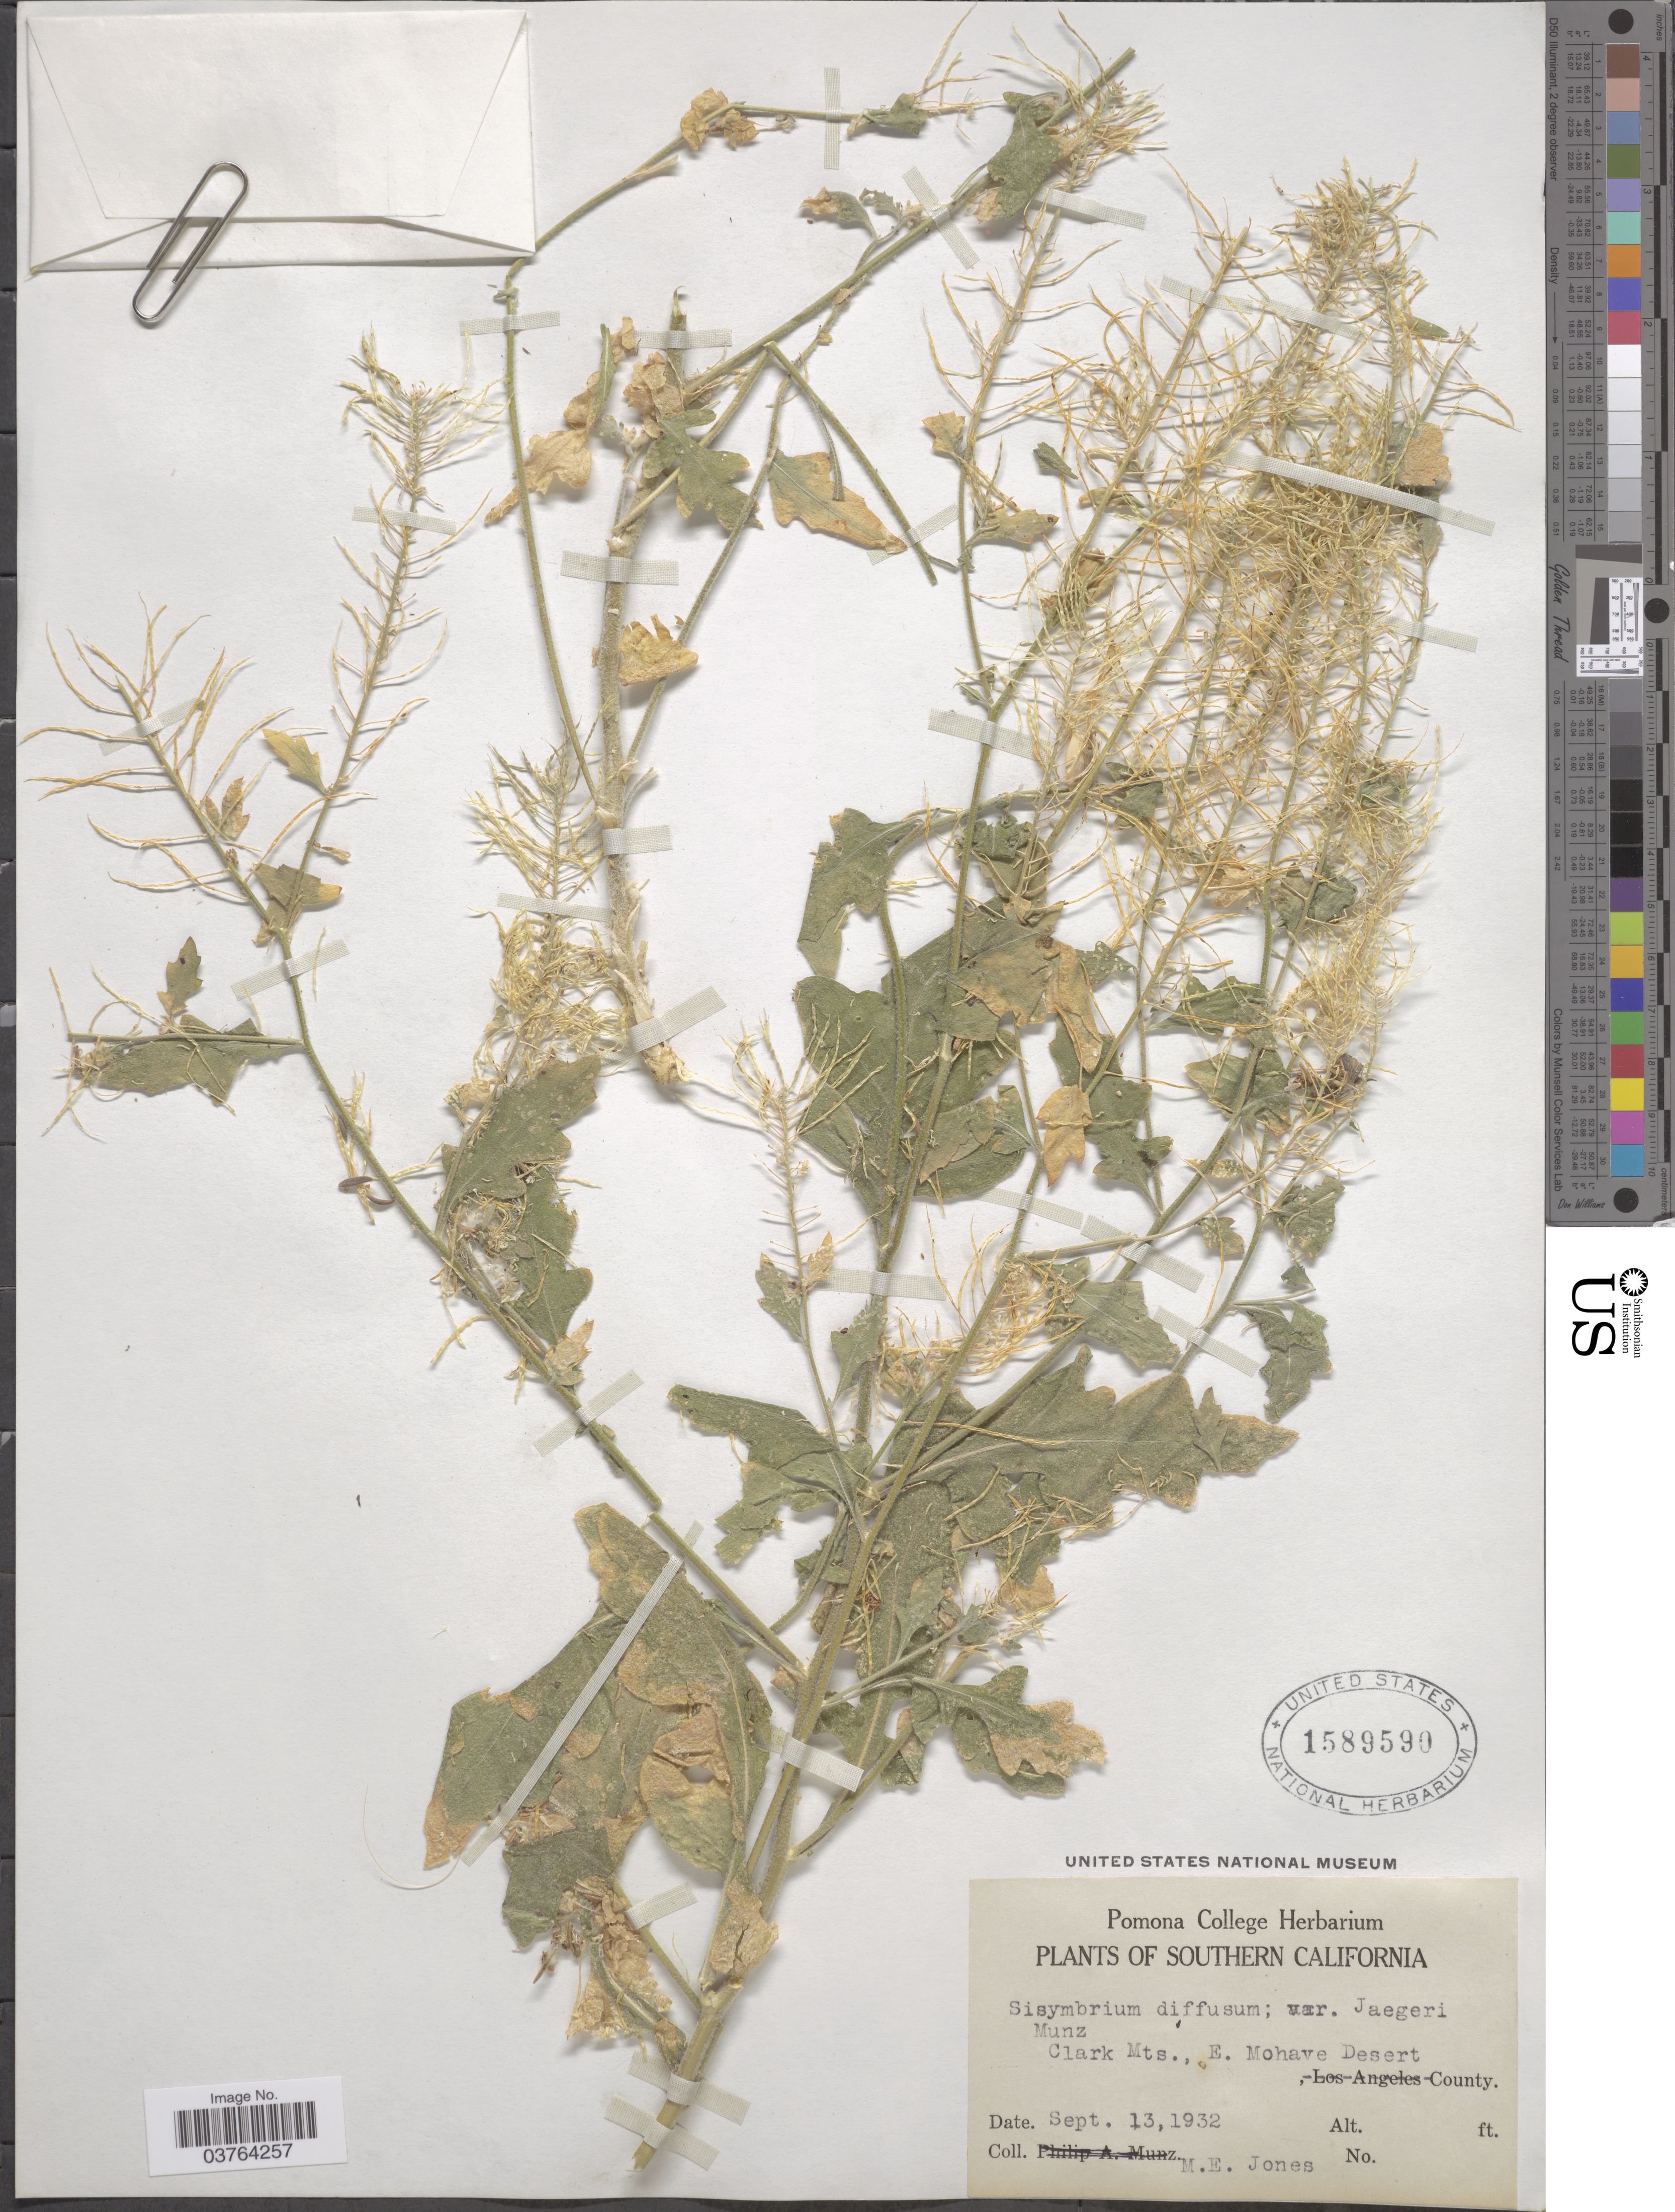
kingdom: Plantae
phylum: Tracheophyta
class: Magnoliopsida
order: Brassicales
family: Brassicaceae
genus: Halimolobos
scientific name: Halimolobos diffusa var. jaegeri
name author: (A. Gray) Rollins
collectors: M. E. Jones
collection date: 1932-09-13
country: United States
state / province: California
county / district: Kern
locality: Southern California. Clark Mts., E. Mohave Desert.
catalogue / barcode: US 1589590